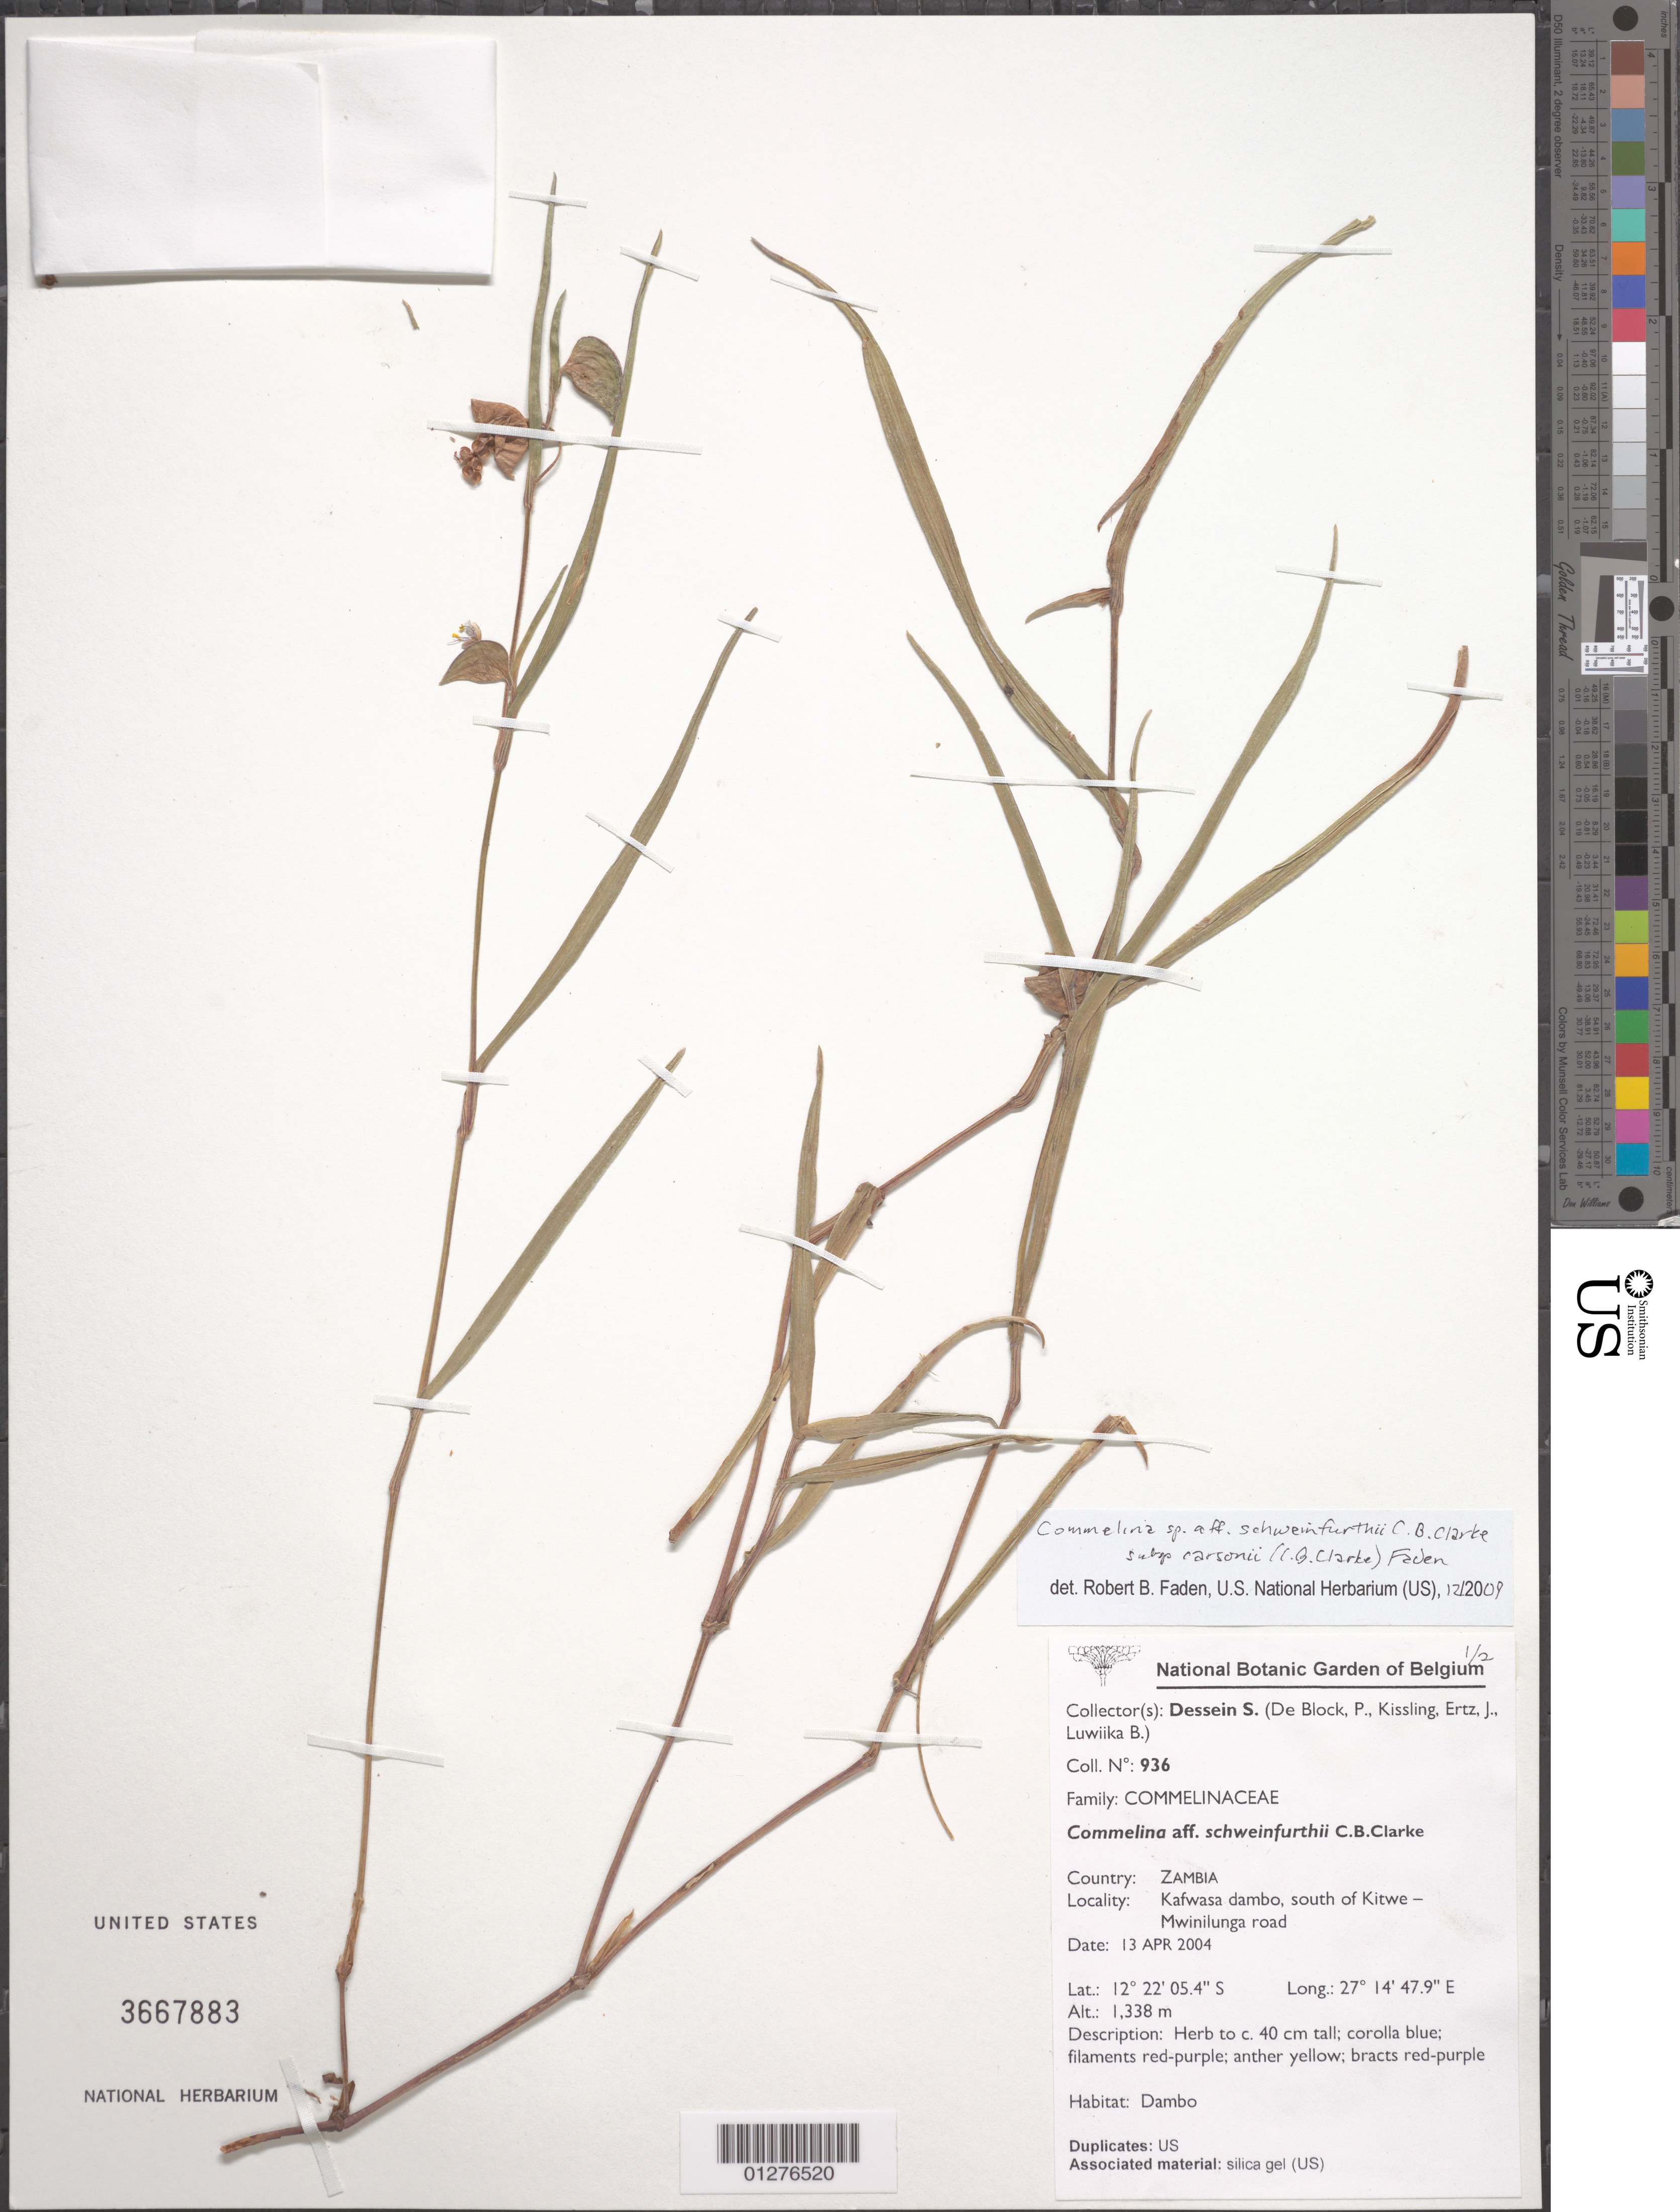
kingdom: Plantae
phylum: Tracheophyta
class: Liliopsida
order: Commelinales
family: Commelinaceae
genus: Commelina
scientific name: Commelina schweinfurthii subsp. schweinfurthii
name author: C.B. Clarke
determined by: Faden, Robert B., (US), Smithsonian Institution - National Museum of Natural History (UNITED STATES)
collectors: S. Dessein et al.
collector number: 936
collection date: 2004-04-13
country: Zambia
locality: Kafwasa dambo, south of Kitwe-Mwinilunga road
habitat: Dambo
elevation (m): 1338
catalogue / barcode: US 3667883